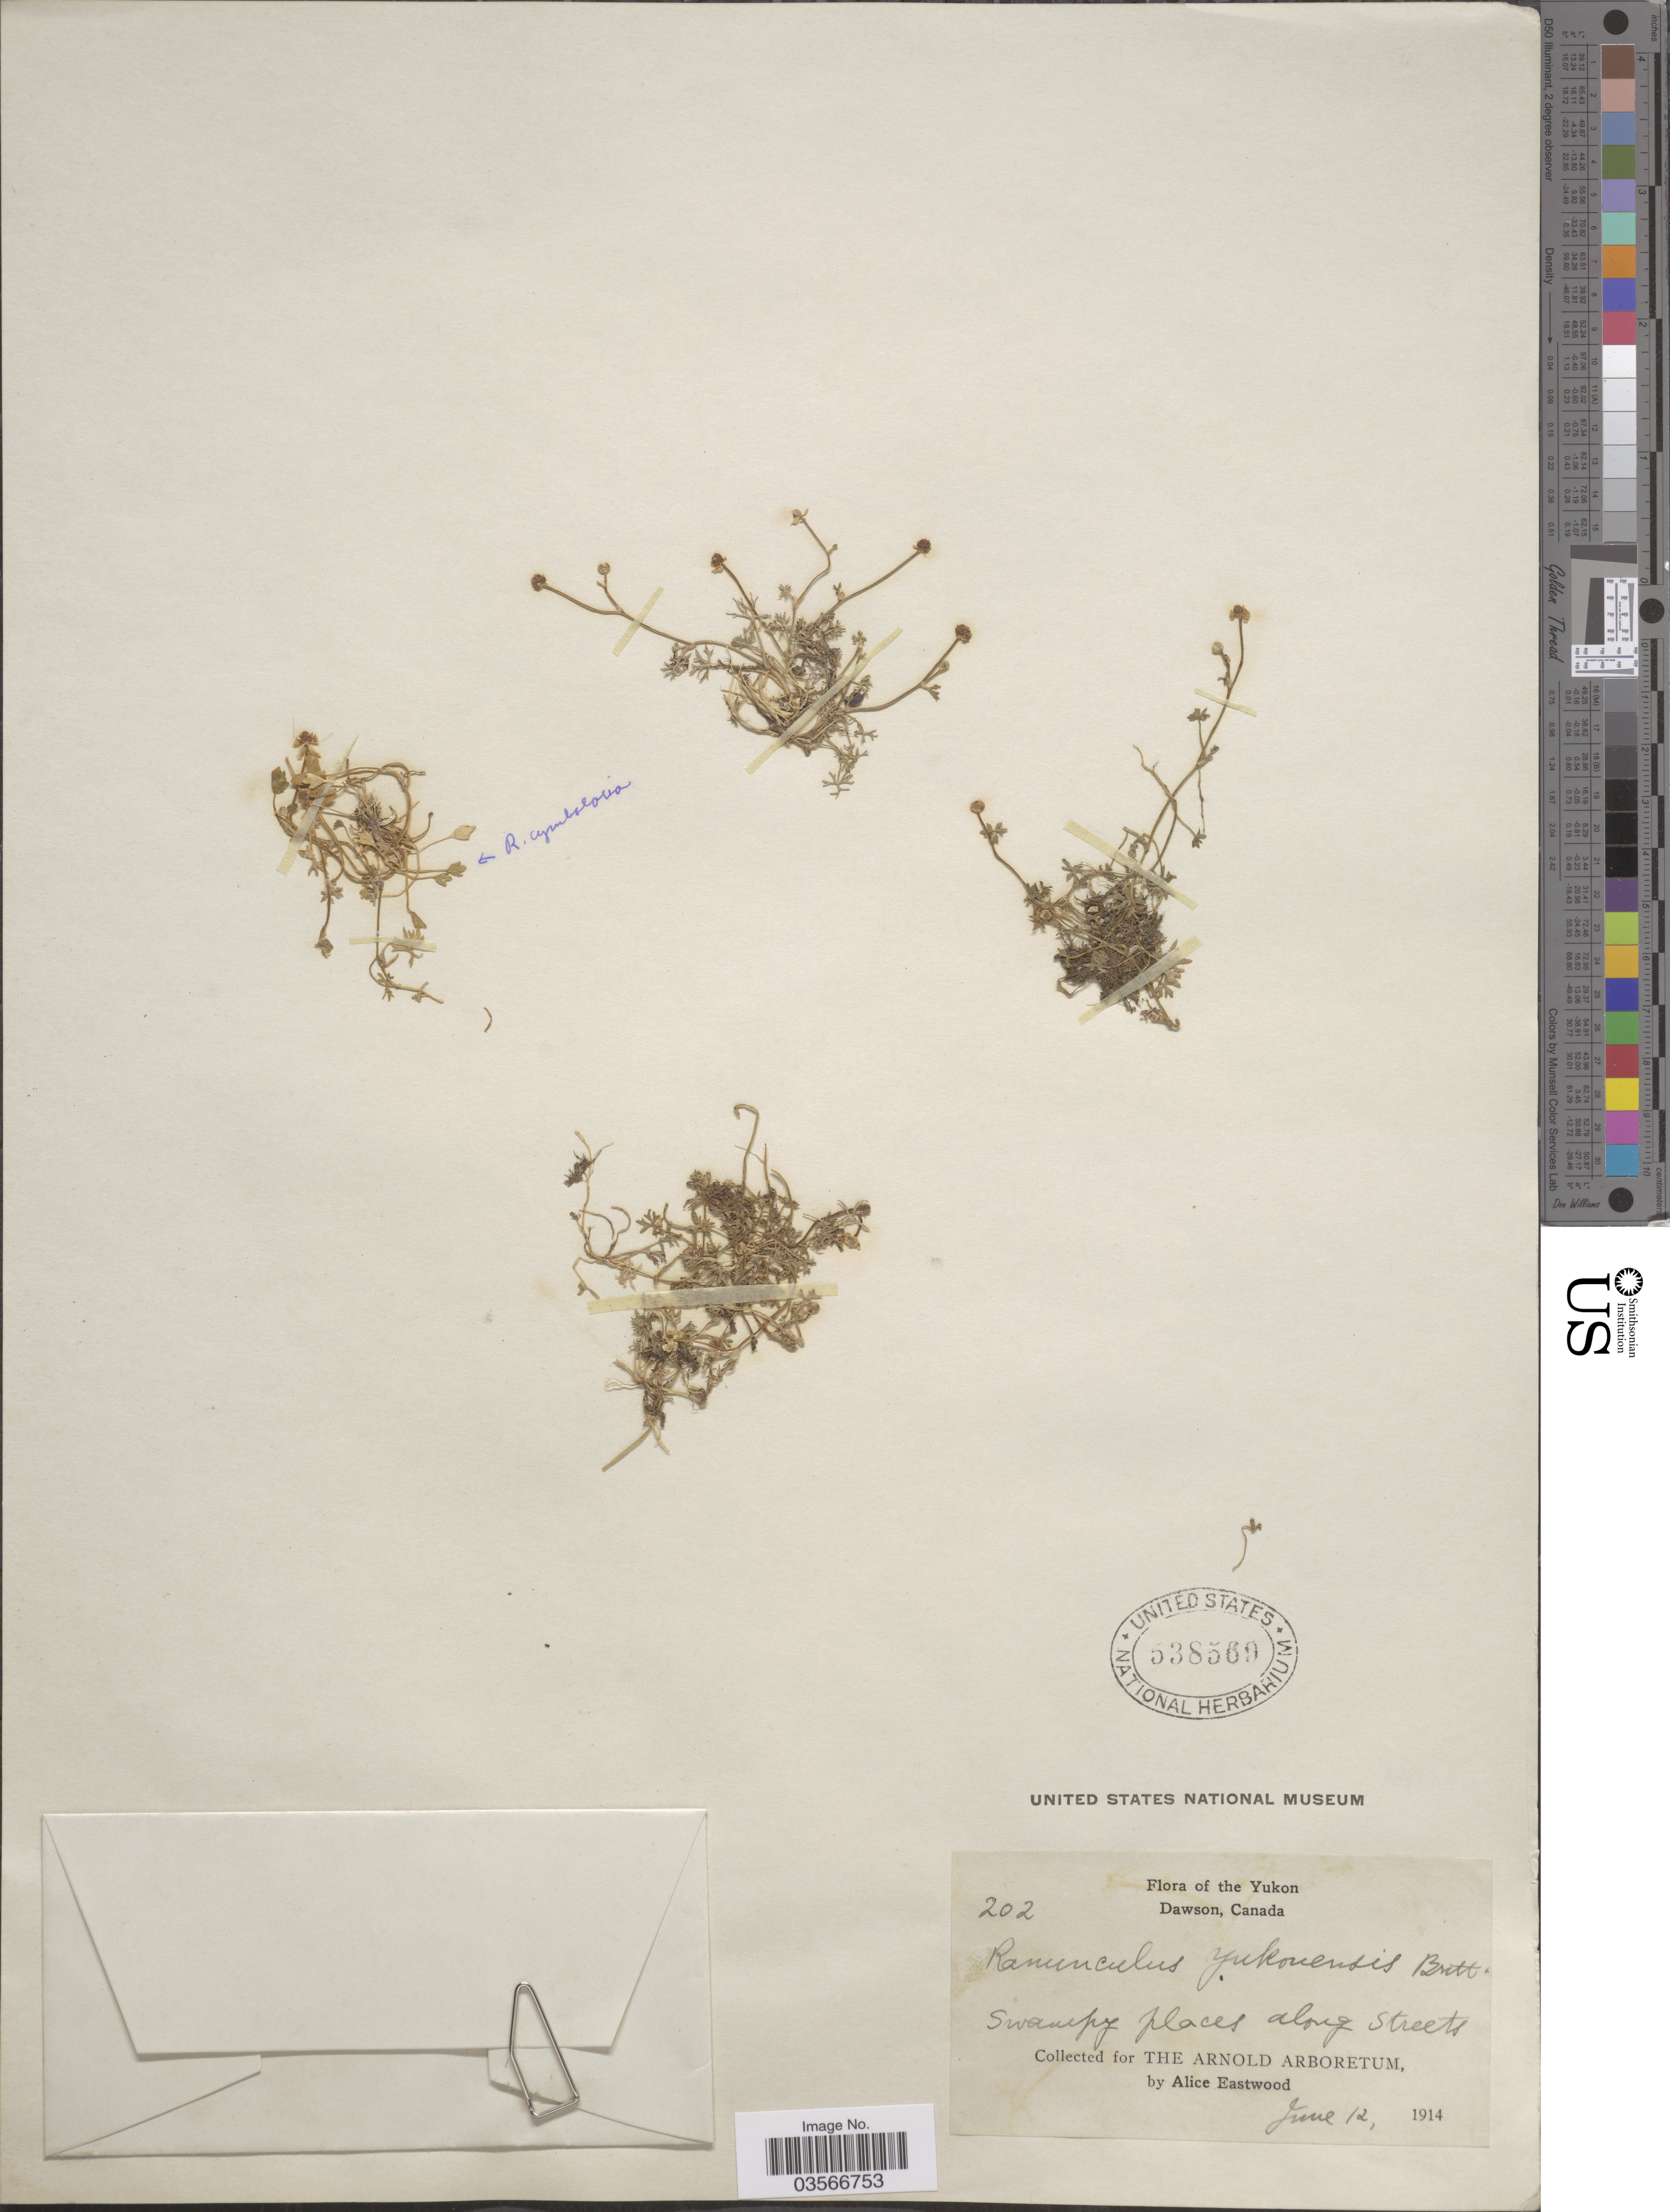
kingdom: Plantae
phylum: Tracheophyta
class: Magnoliopsida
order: Ranunculales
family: Ranunculaceae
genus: Ranunculus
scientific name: Ranunculus gmelinii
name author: DC.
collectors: A. Eastwood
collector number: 202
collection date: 1914-06-12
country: Canada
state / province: Yukon Territory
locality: The Yukon, Dawson. Swampy places along streets.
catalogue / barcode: US 538569